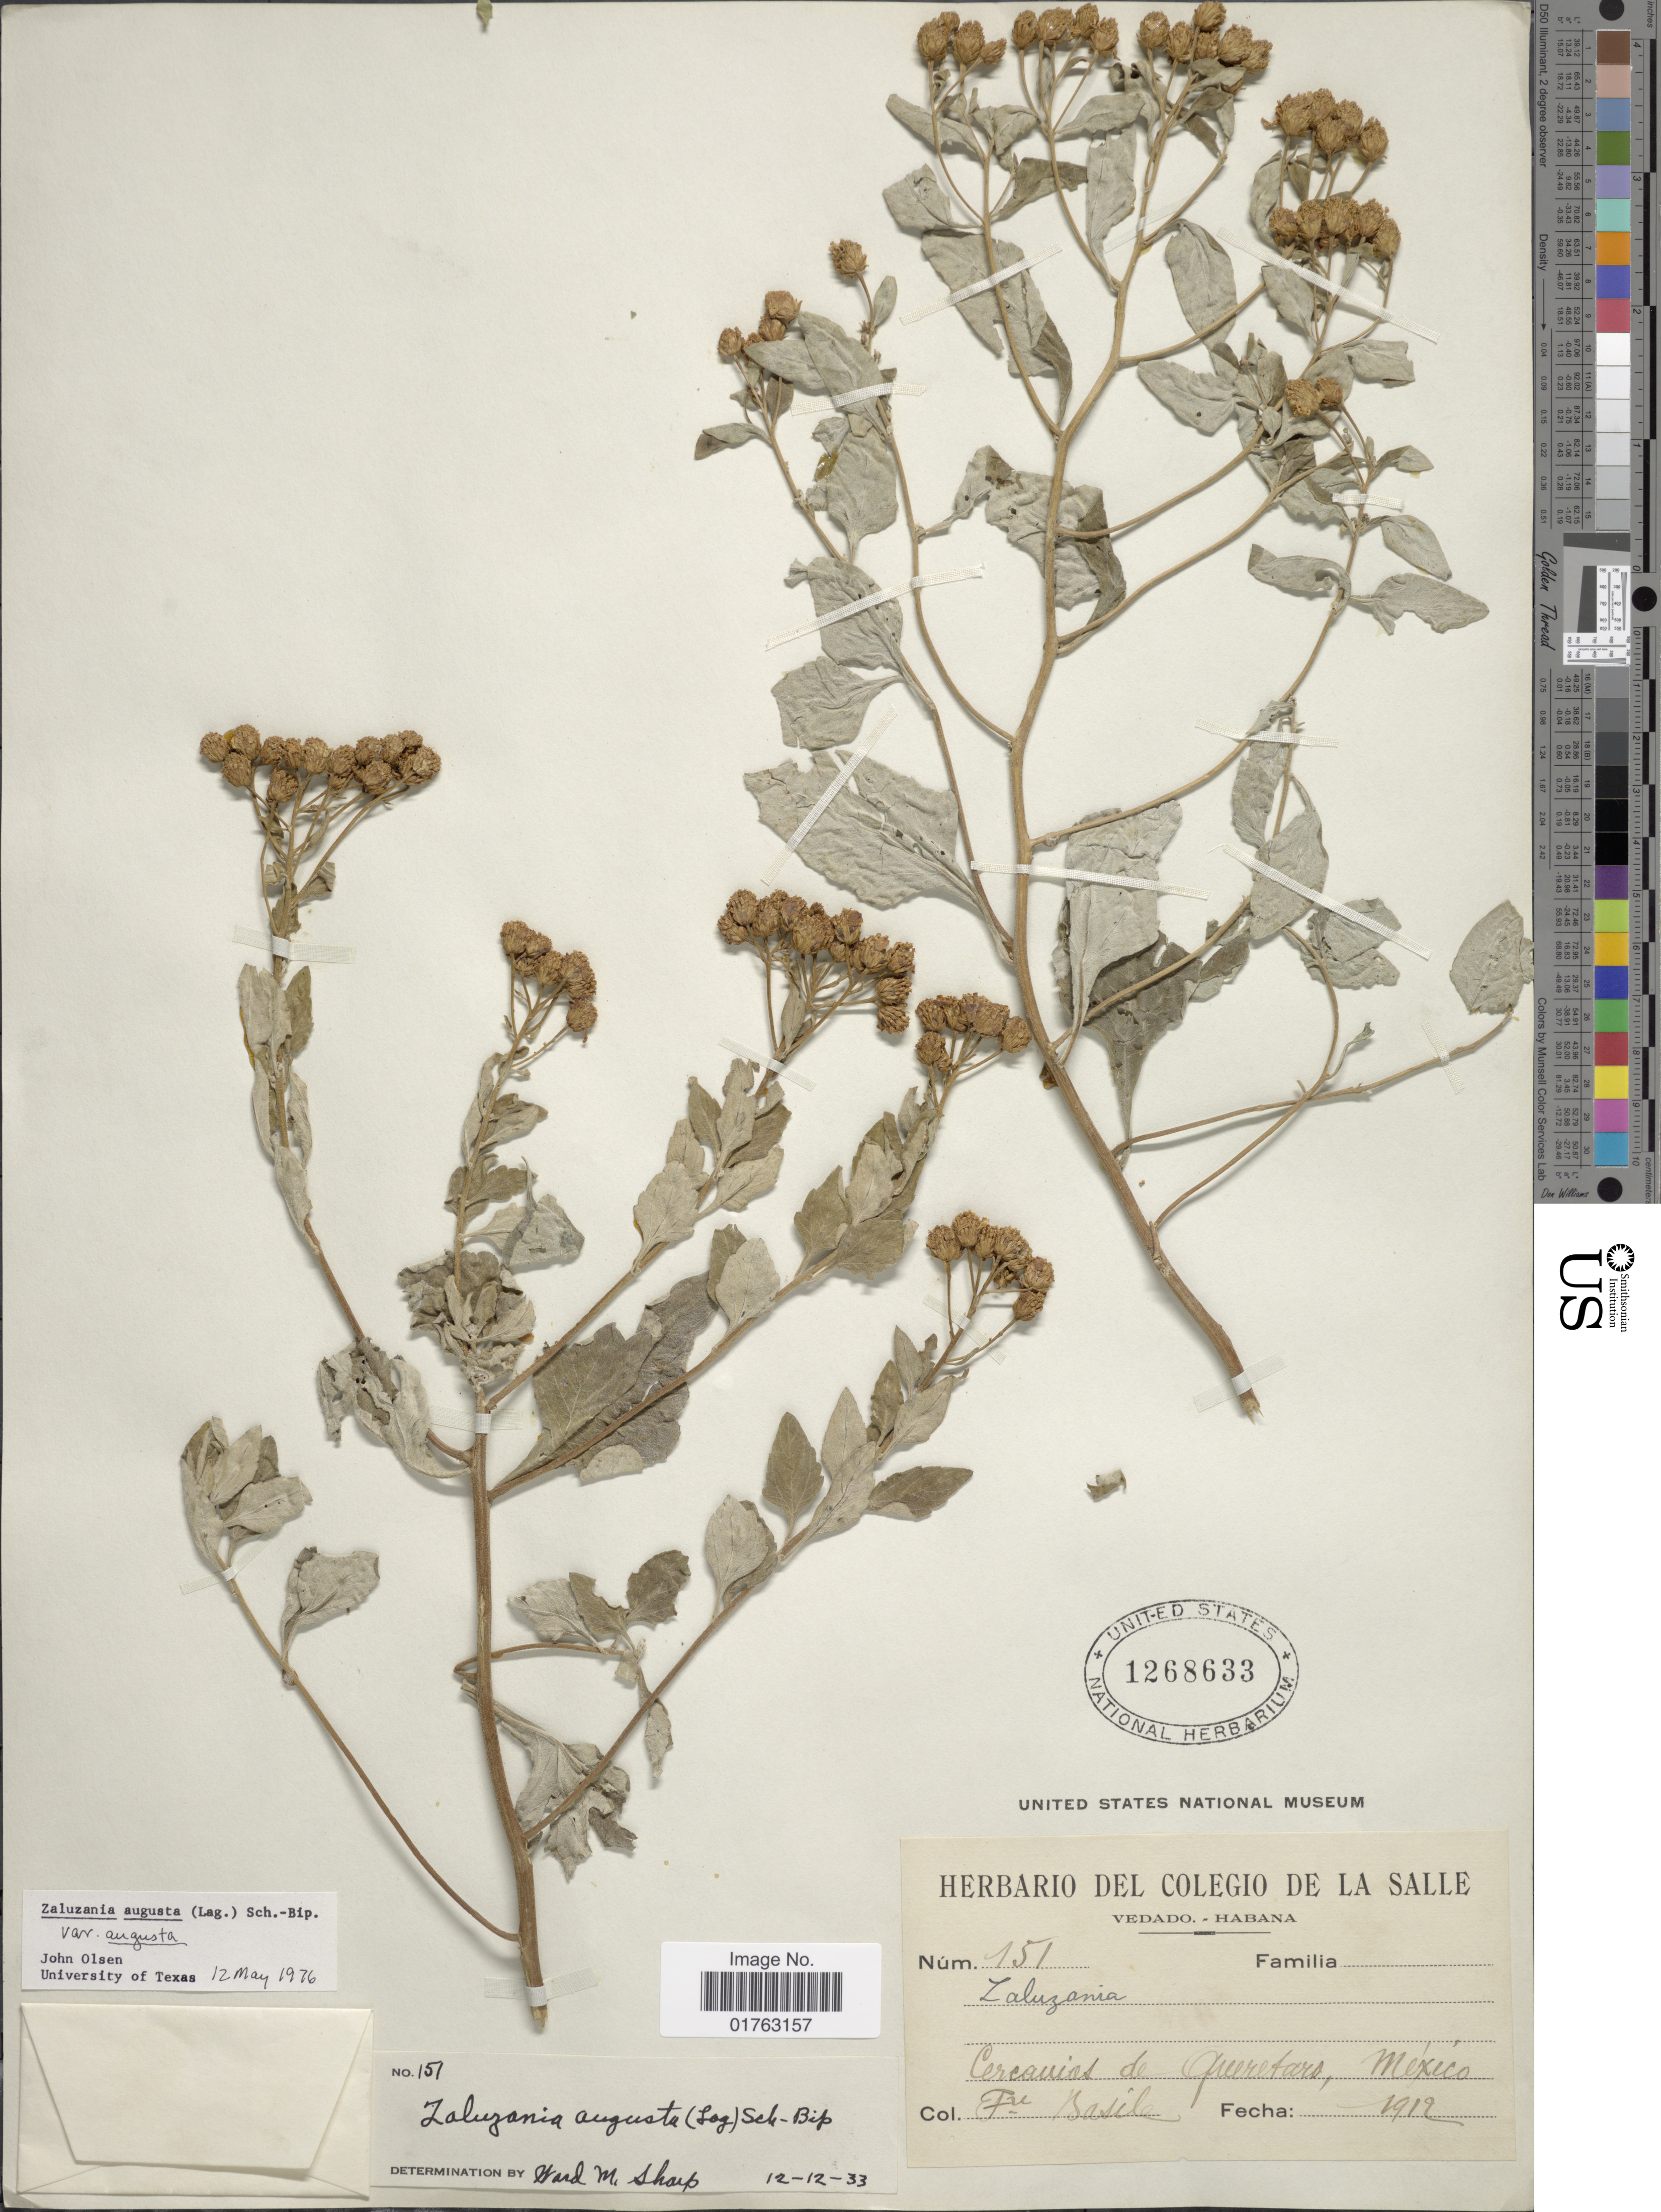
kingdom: Plantae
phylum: Tracheophyta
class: Magnoliopsida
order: Asterales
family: Asteraceae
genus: Zaluzania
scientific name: Zaluzania angusta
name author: (Lag.) Sch. Bip.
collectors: F. Basile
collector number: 151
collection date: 1912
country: Mexico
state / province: Querétaro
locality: Cercauist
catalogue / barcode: US 1268633